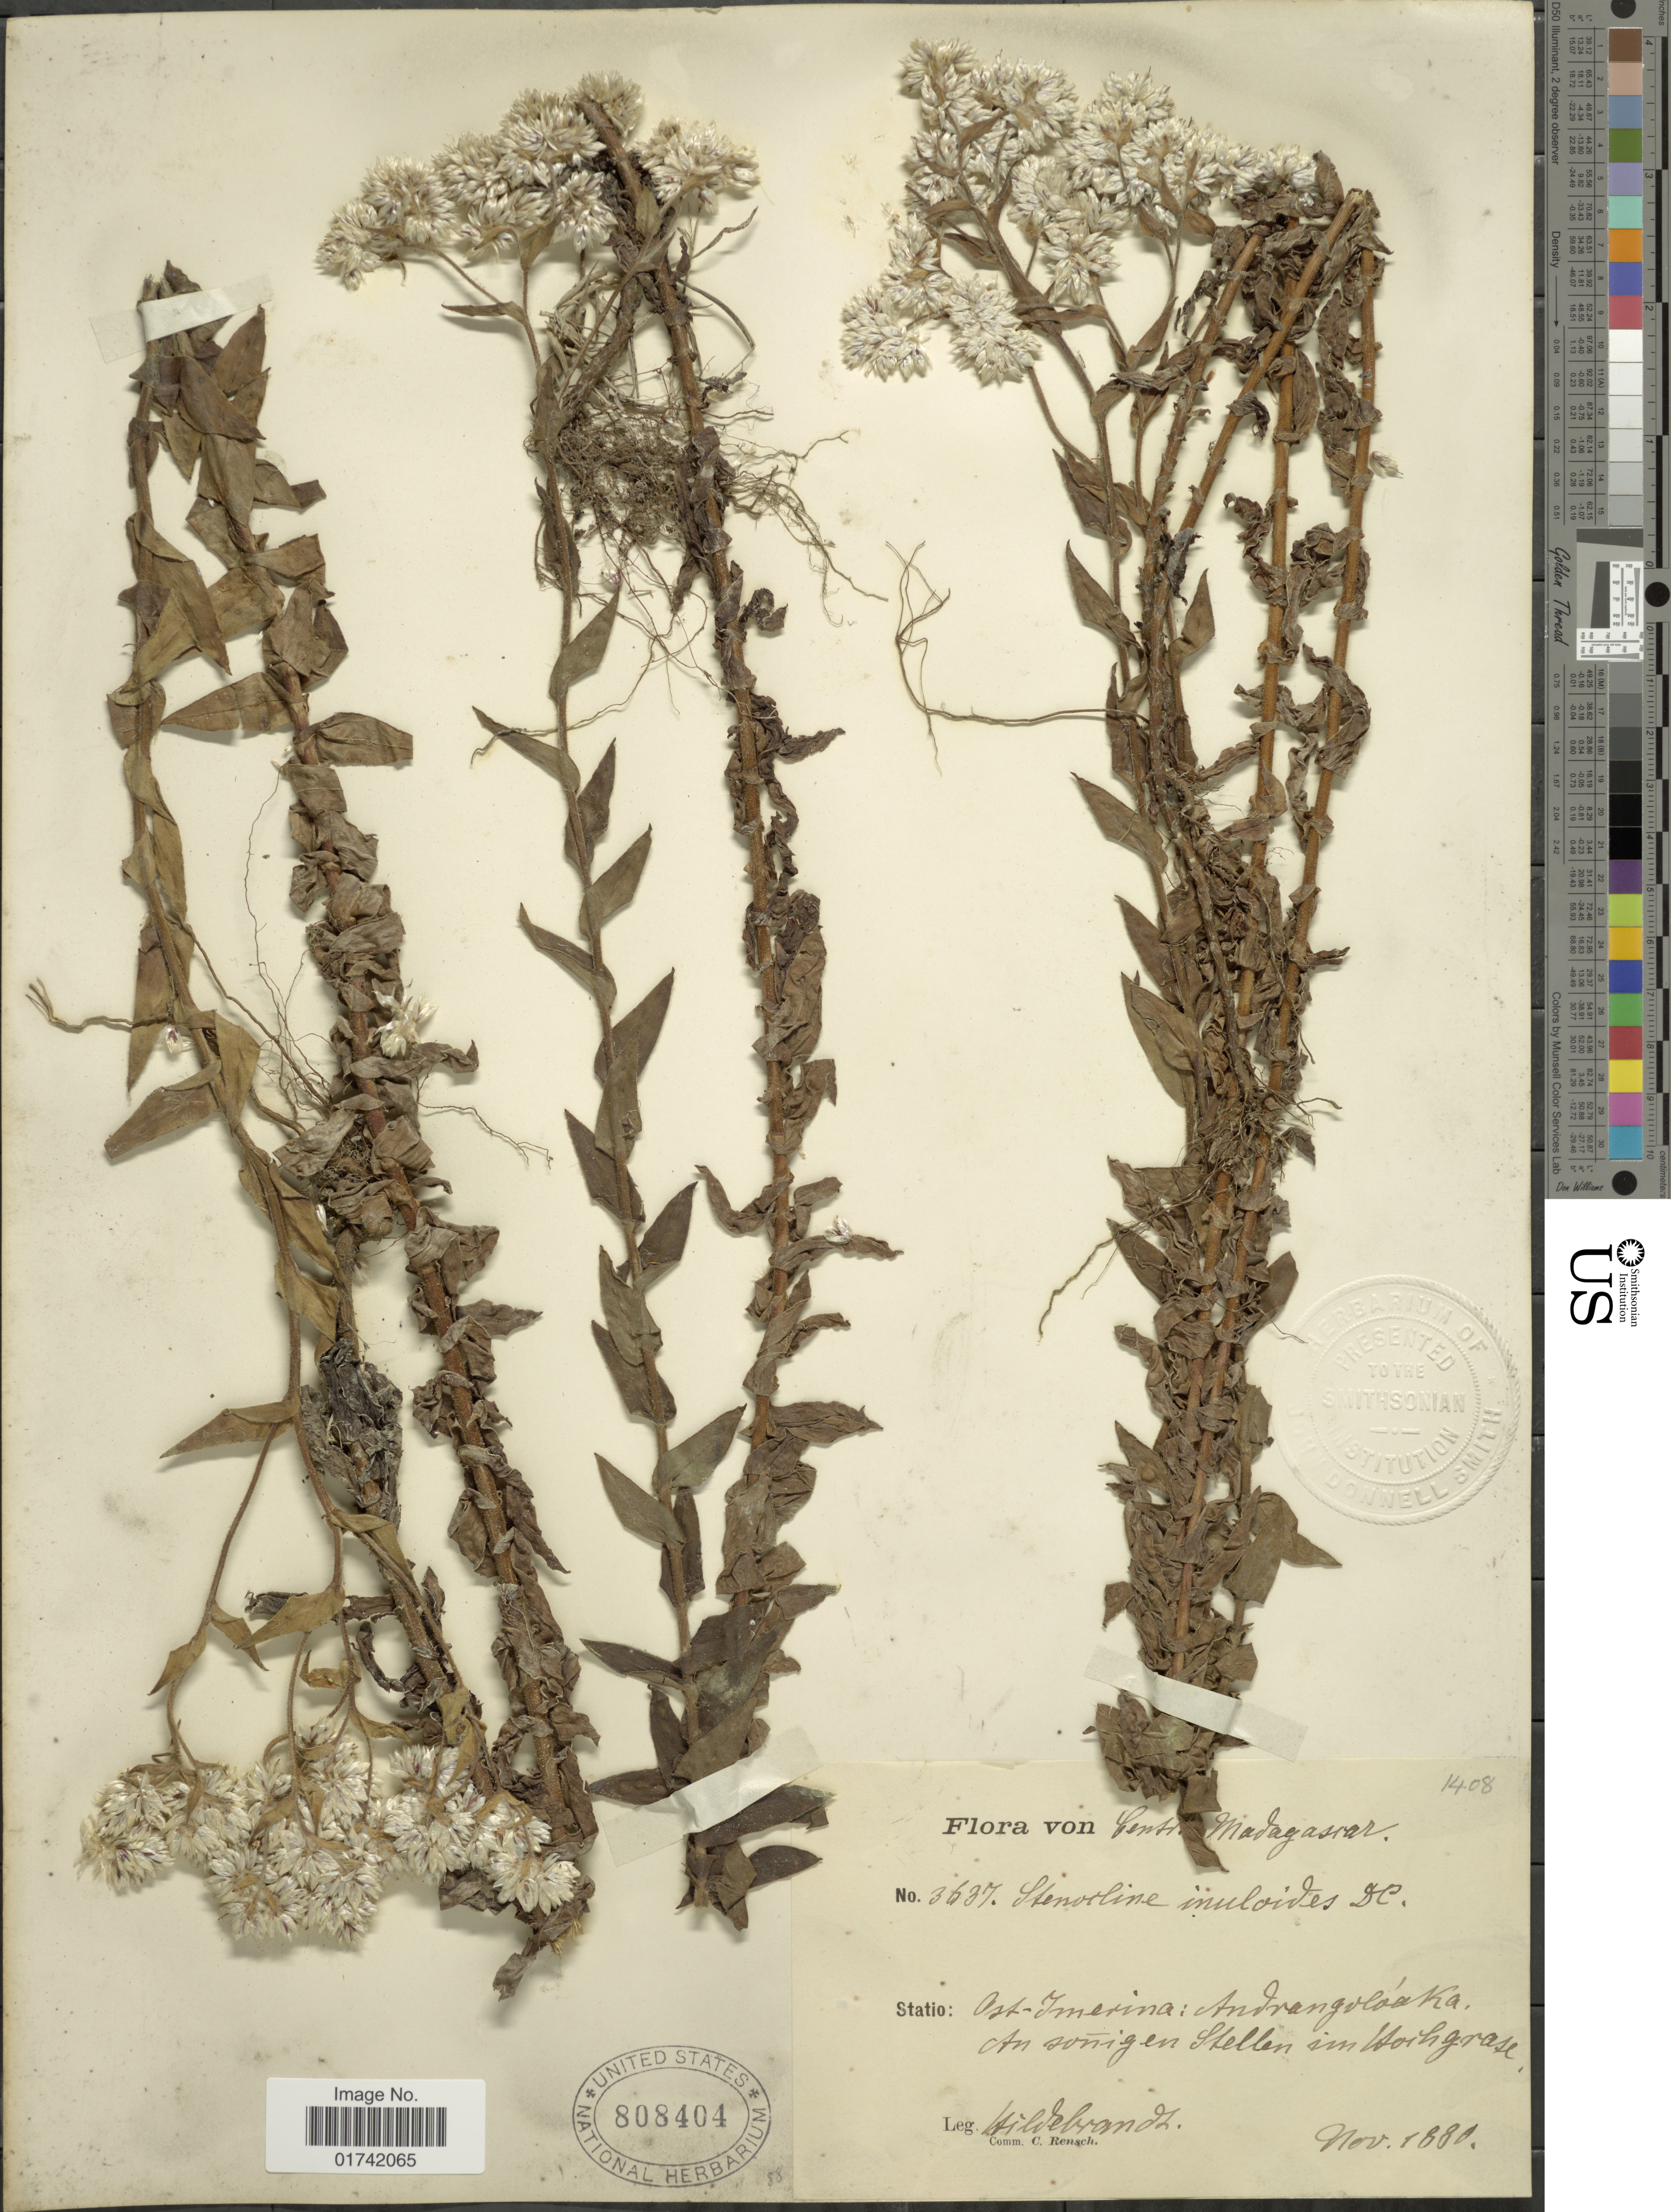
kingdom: Plantae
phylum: Tracheophyta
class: Magnoliopsida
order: Asterales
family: Asteraceae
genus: Stenocline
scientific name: Stenocline inuloides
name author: DC.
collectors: J. Hildebrandt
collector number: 3637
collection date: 1880-11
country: Madagascar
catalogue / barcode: US 808404